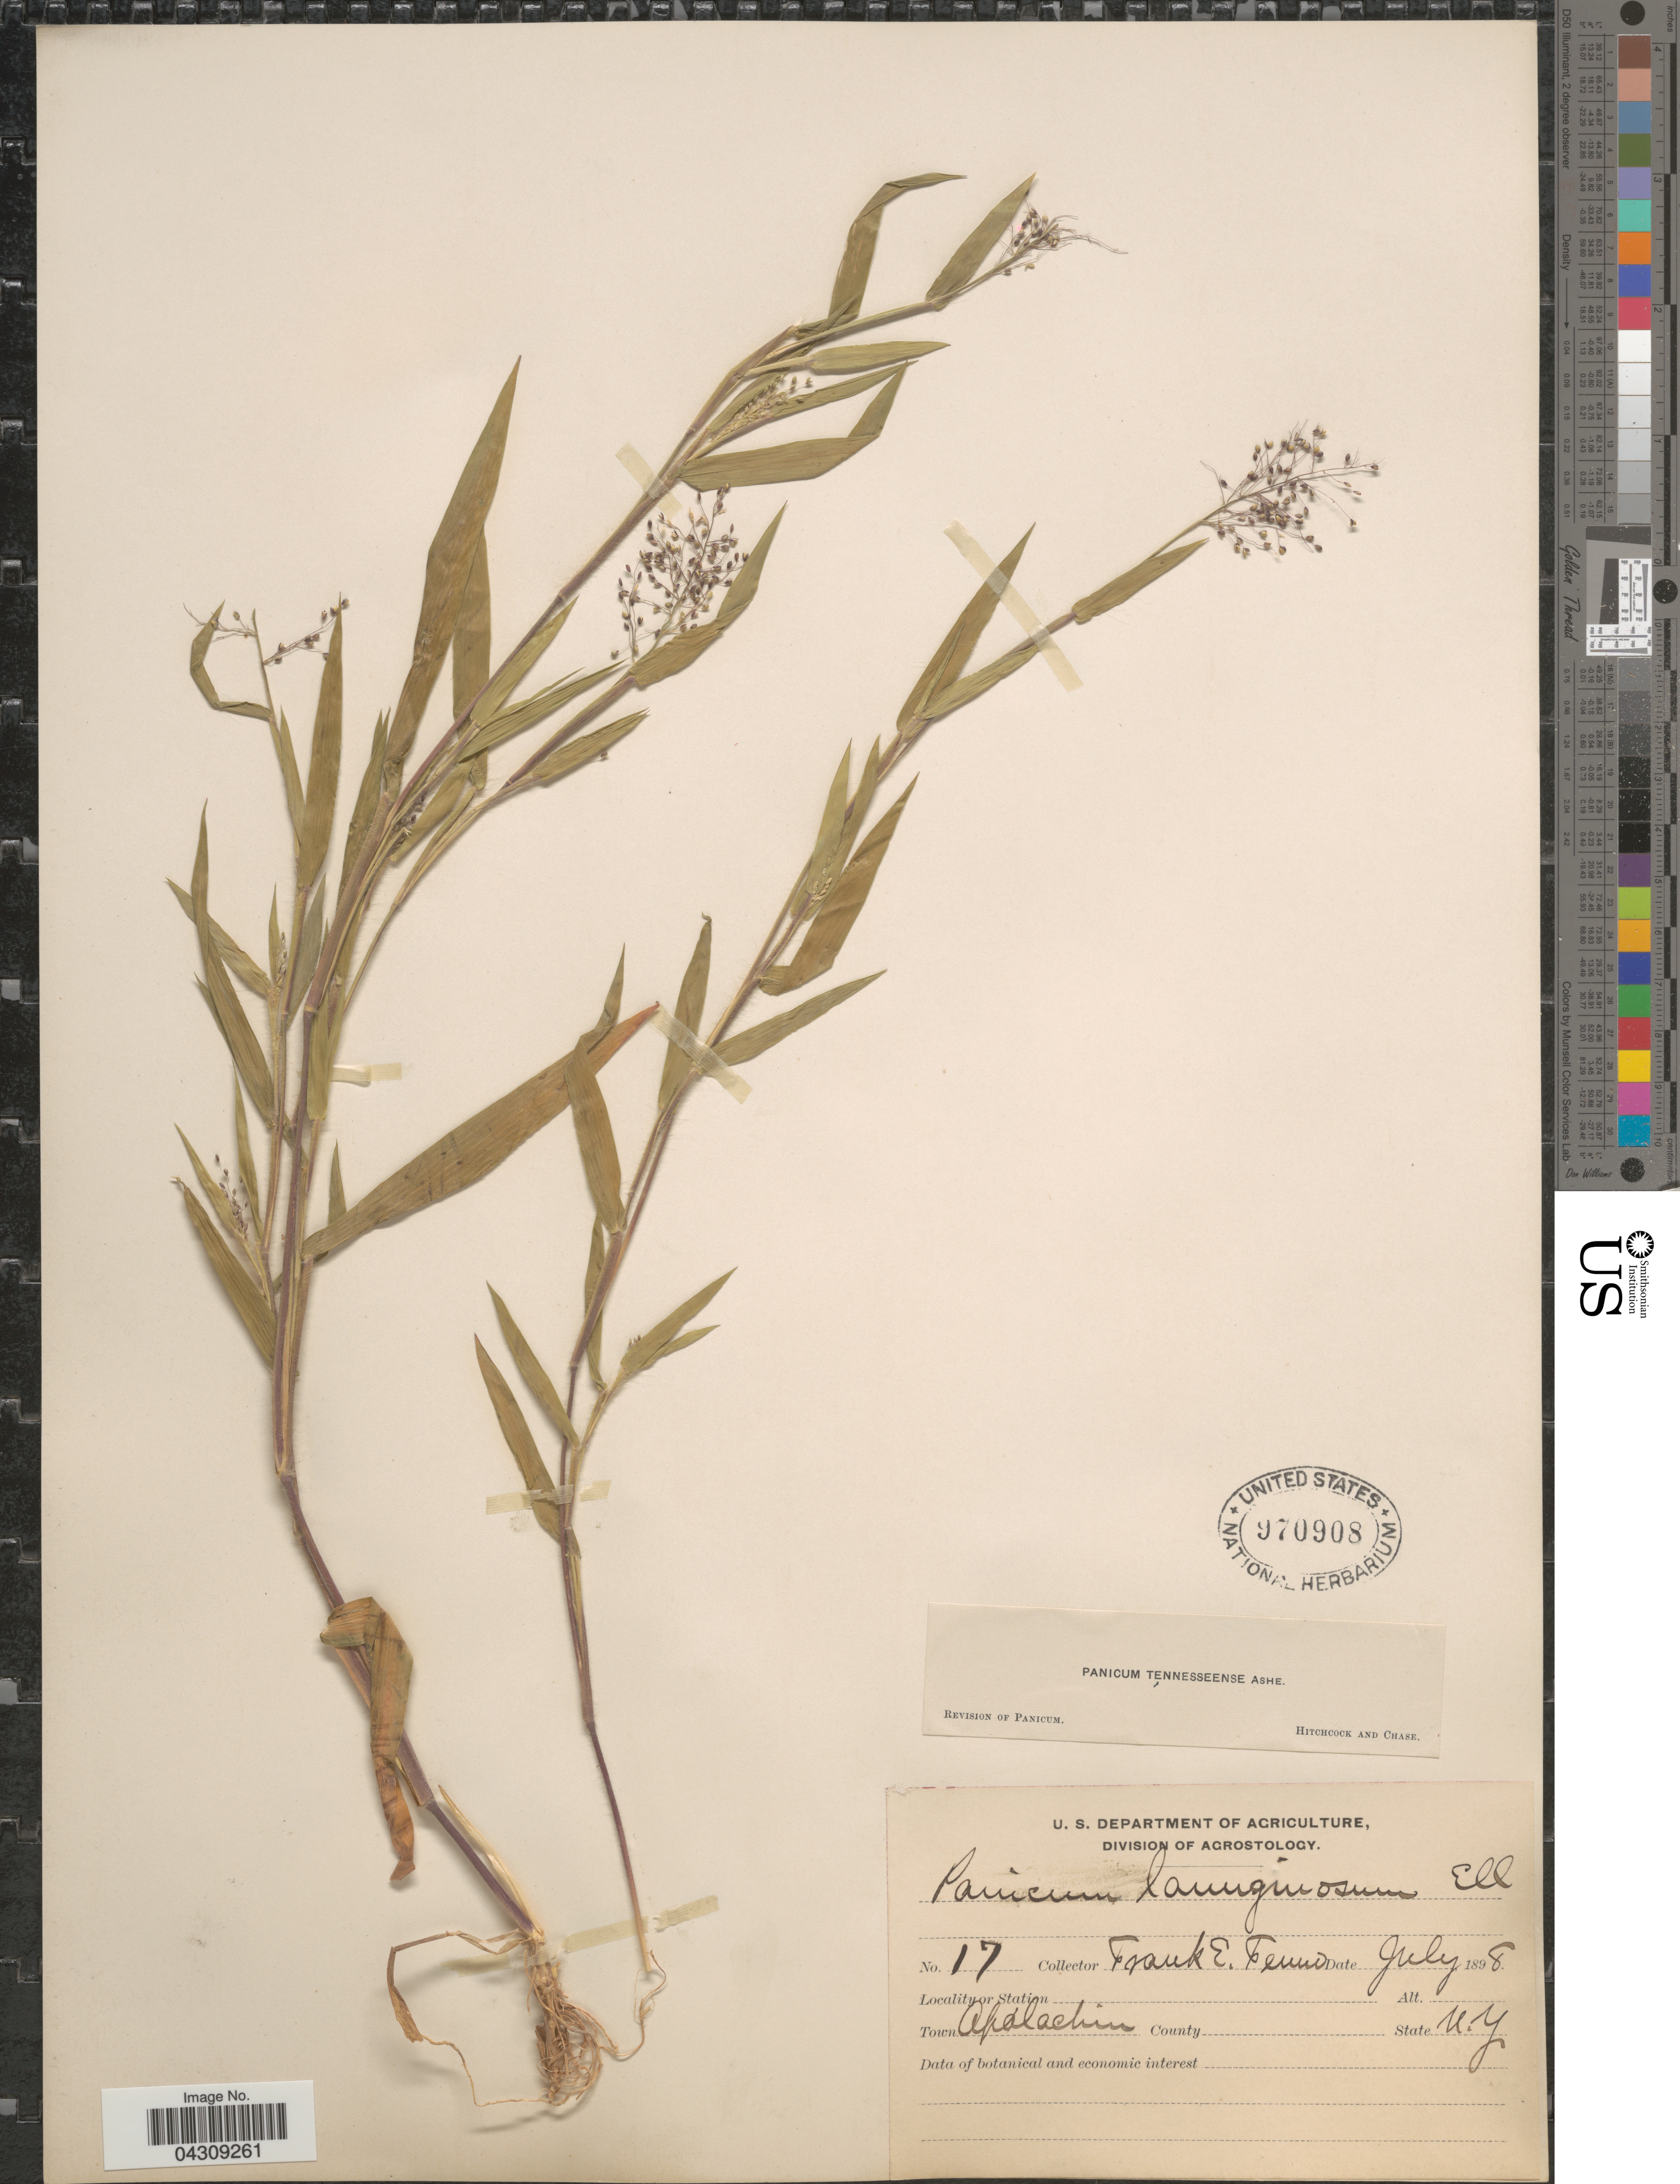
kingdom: Plantae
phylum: Tracheophyta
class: Liliopsida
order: Poales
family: Poaceae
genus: Dichanthelium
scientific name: Dichanthelium acuminatum var. acuminatum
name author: (Sw.) Gould & C.A. Clark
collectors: F. Fenno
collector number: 17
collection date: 1898-07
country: United States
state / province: New York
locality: Town Apalachin.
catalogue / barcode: US 970908